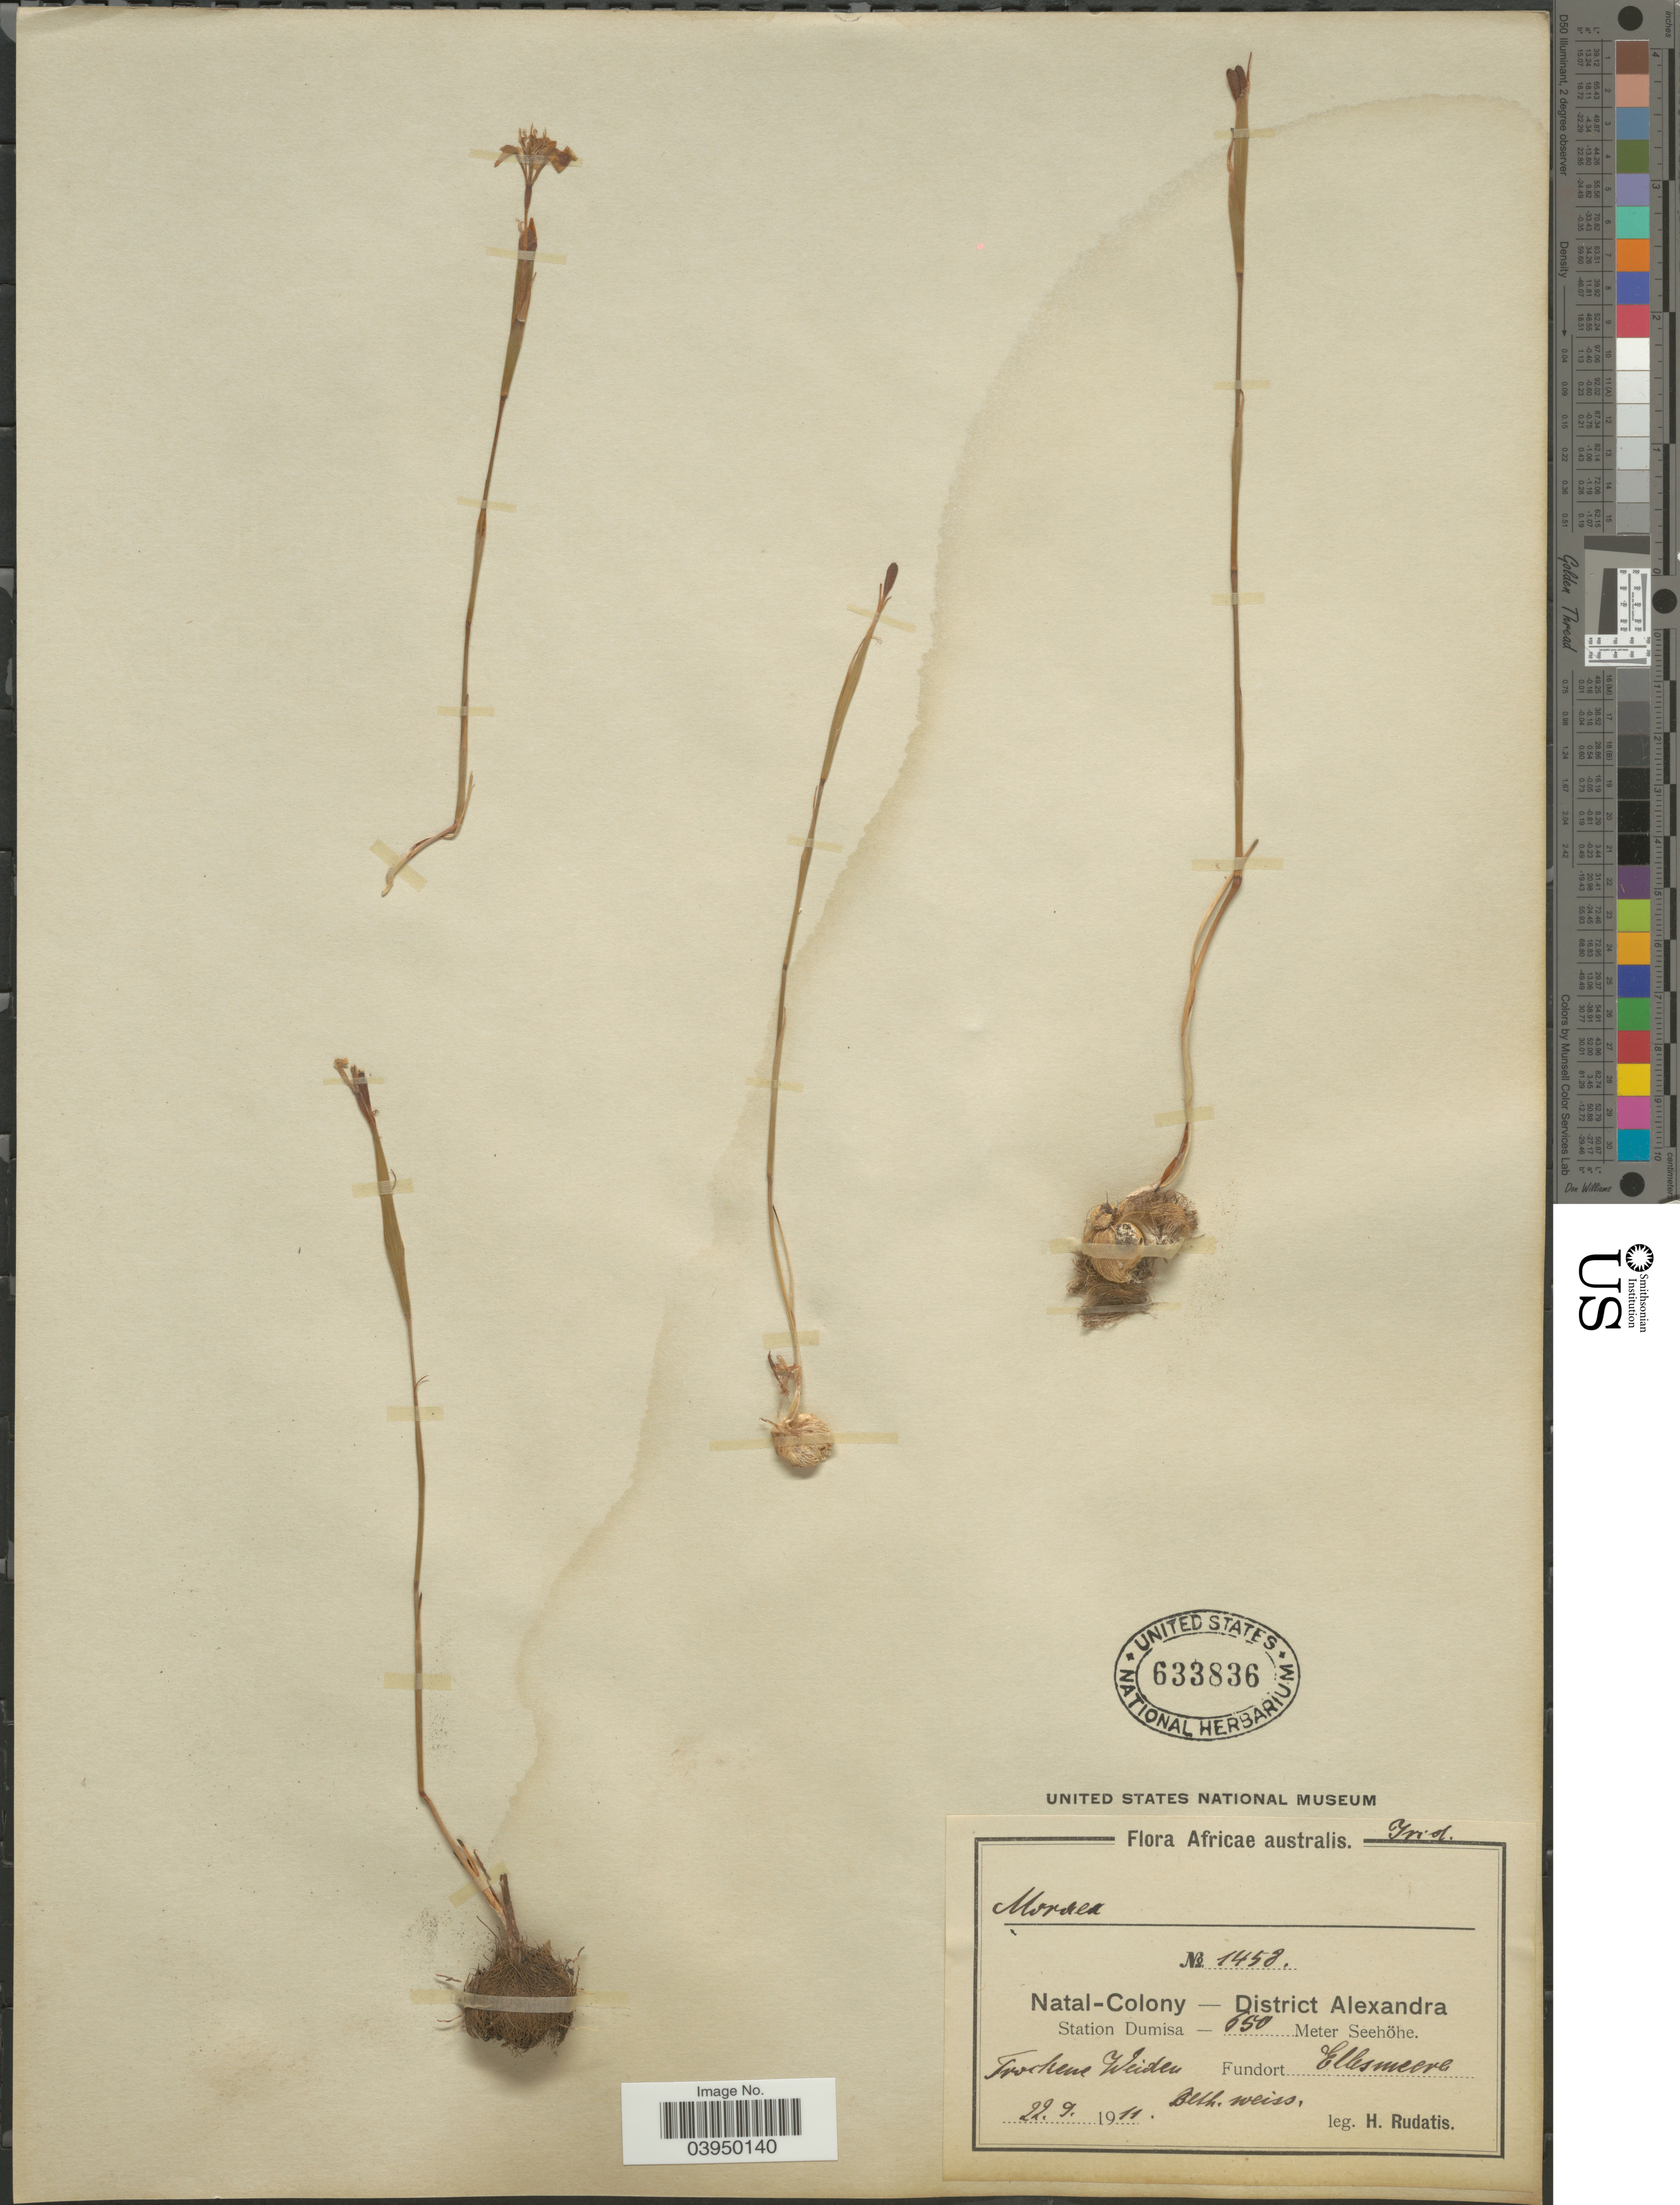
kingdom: Plantae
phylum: Tracheophyta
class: Liliopsida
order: Asparagales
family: Iridaceae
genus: Moraea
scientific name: Moraea sp.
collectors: H. Rudatis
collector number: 1458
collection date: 1911-09-22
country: South Africa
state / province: KwaZulu-Natal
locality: Africae australis. Natal-Colony - District Alexandra. Station Dumisa. Ellesmeere. Trockene Weiden. Beth. weiss.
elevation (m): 650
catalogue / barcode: US 633836